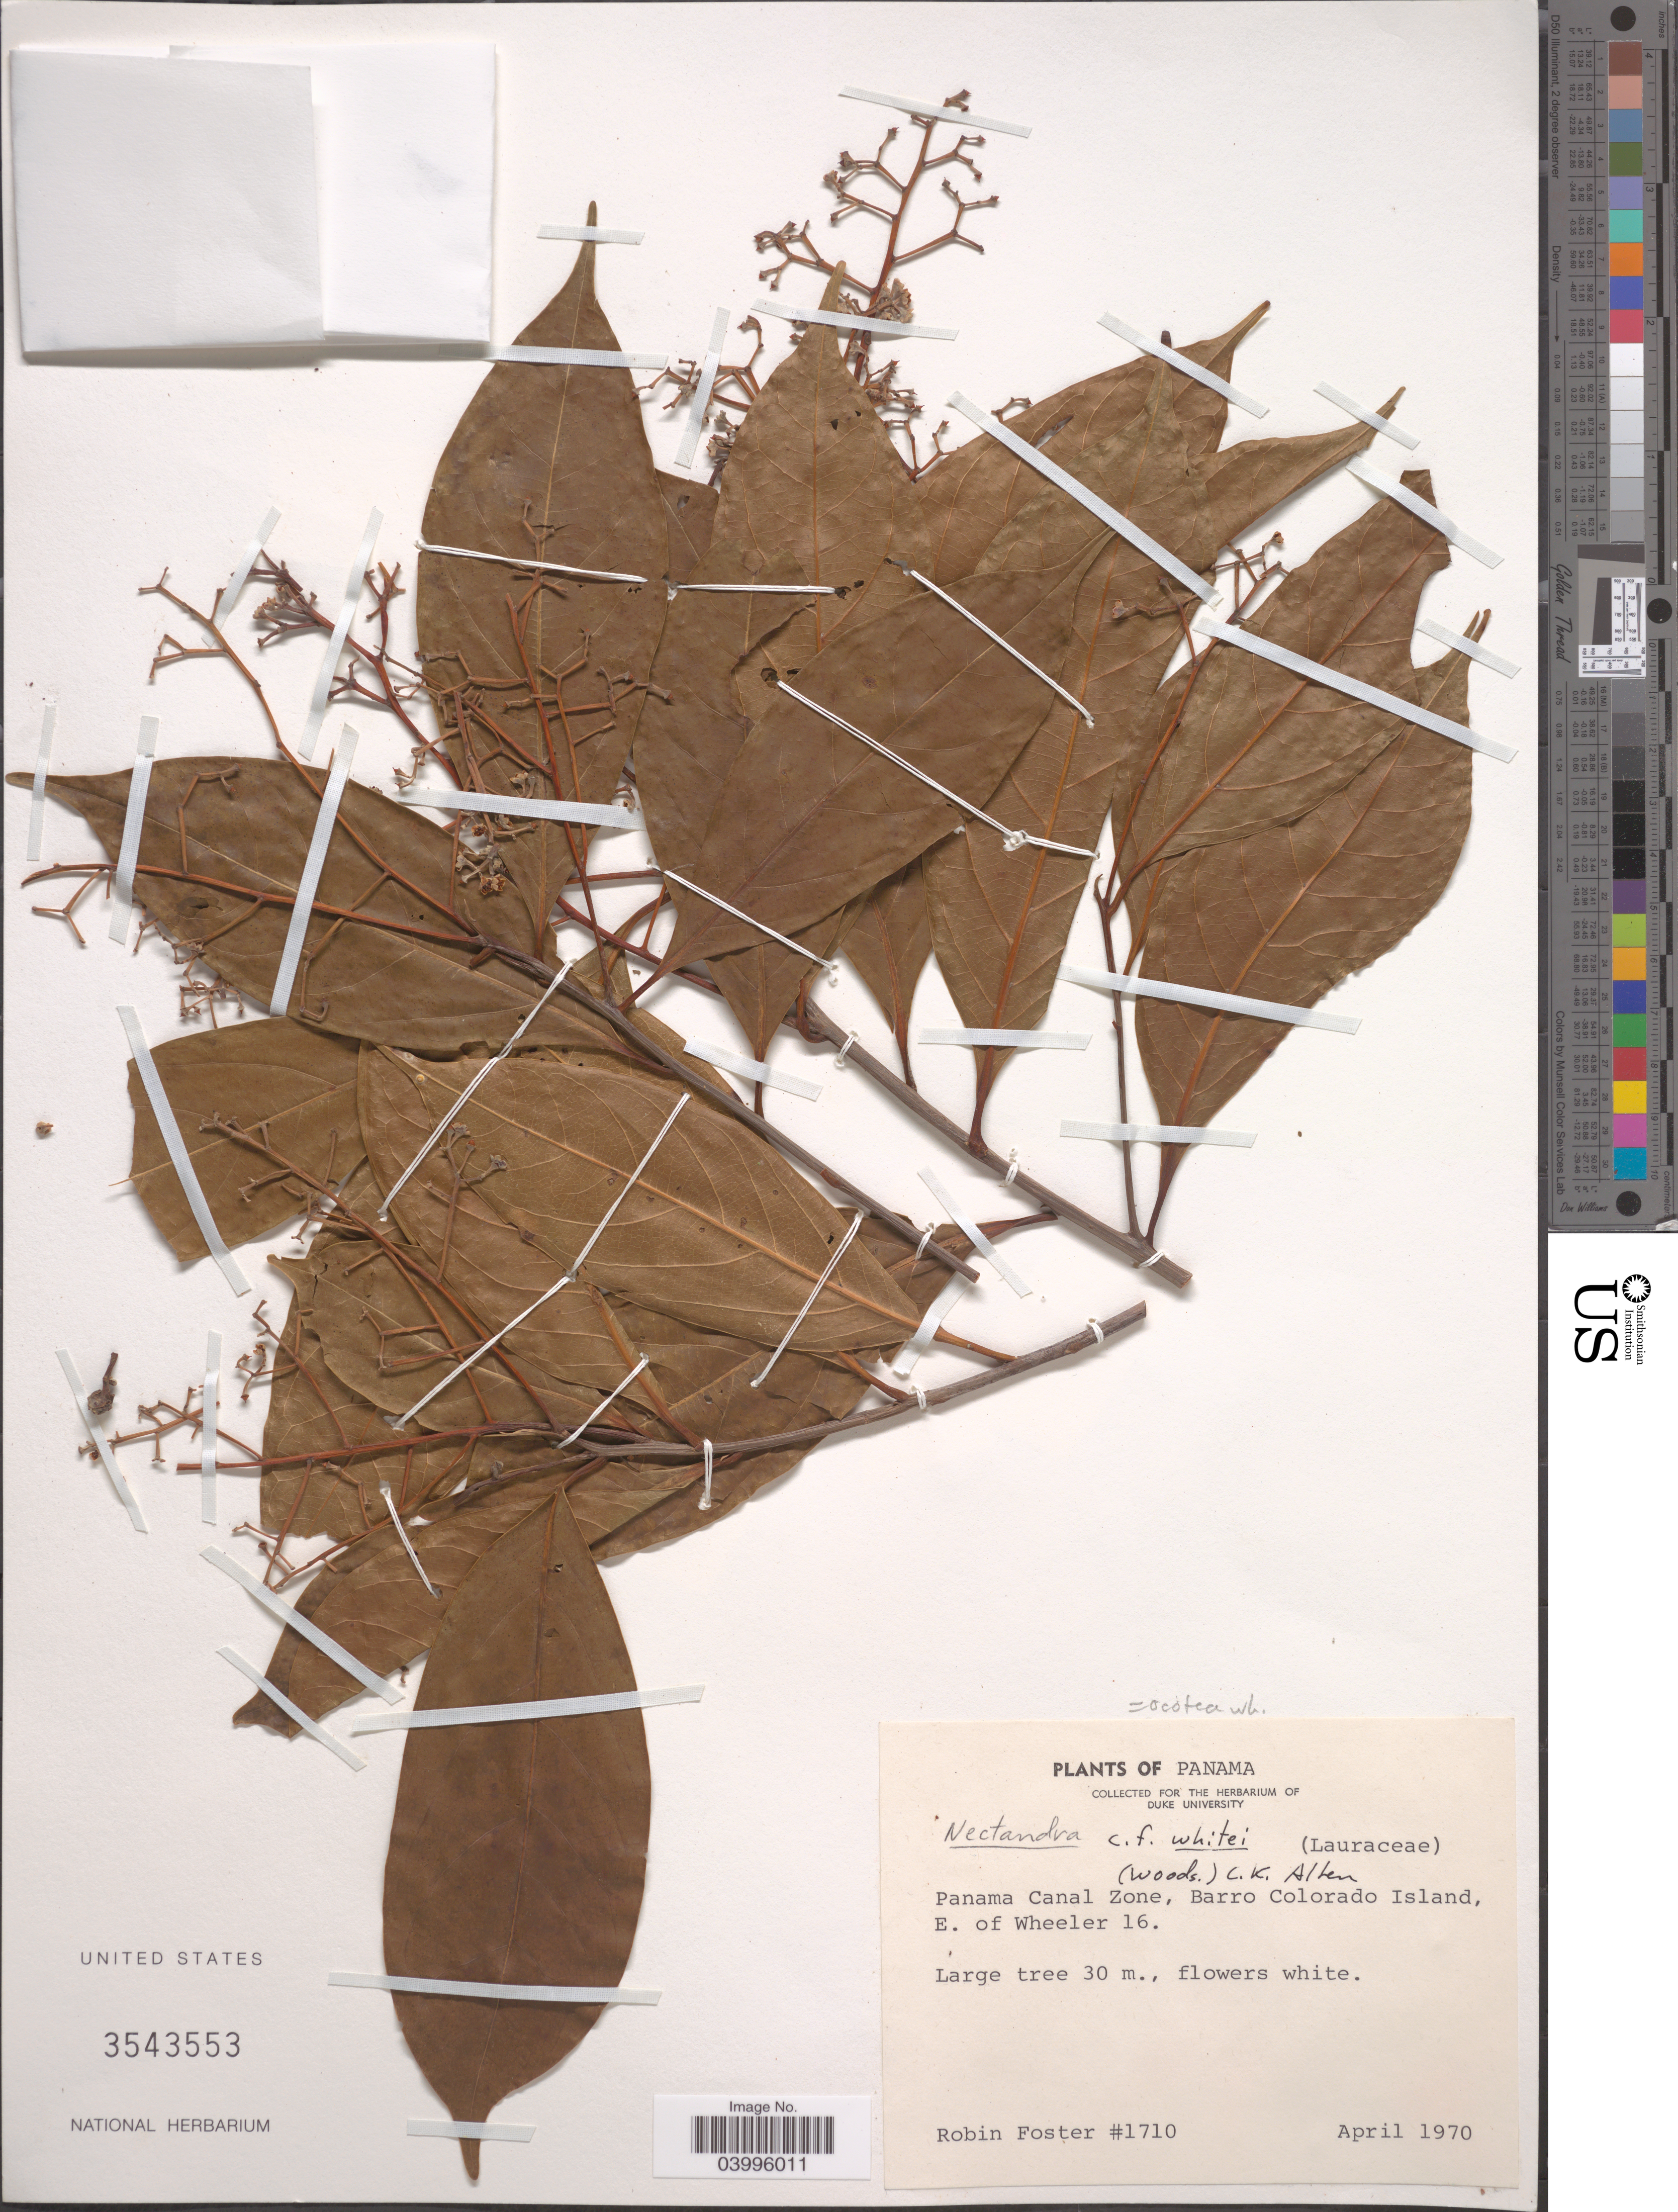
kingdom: Plantae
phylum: Tracheophyta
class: Magnoliopsida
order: Laurales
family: Lauraceae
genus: Ocotea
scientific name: Ocotea whitei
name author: Woodson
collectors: R. B. Foster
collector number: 1710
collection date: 1970-04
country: Panama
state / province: Colón / Panamá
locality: Canal Zone: Barro Colorado Island. E. of Wheeler 16.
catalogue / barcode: US 3543553